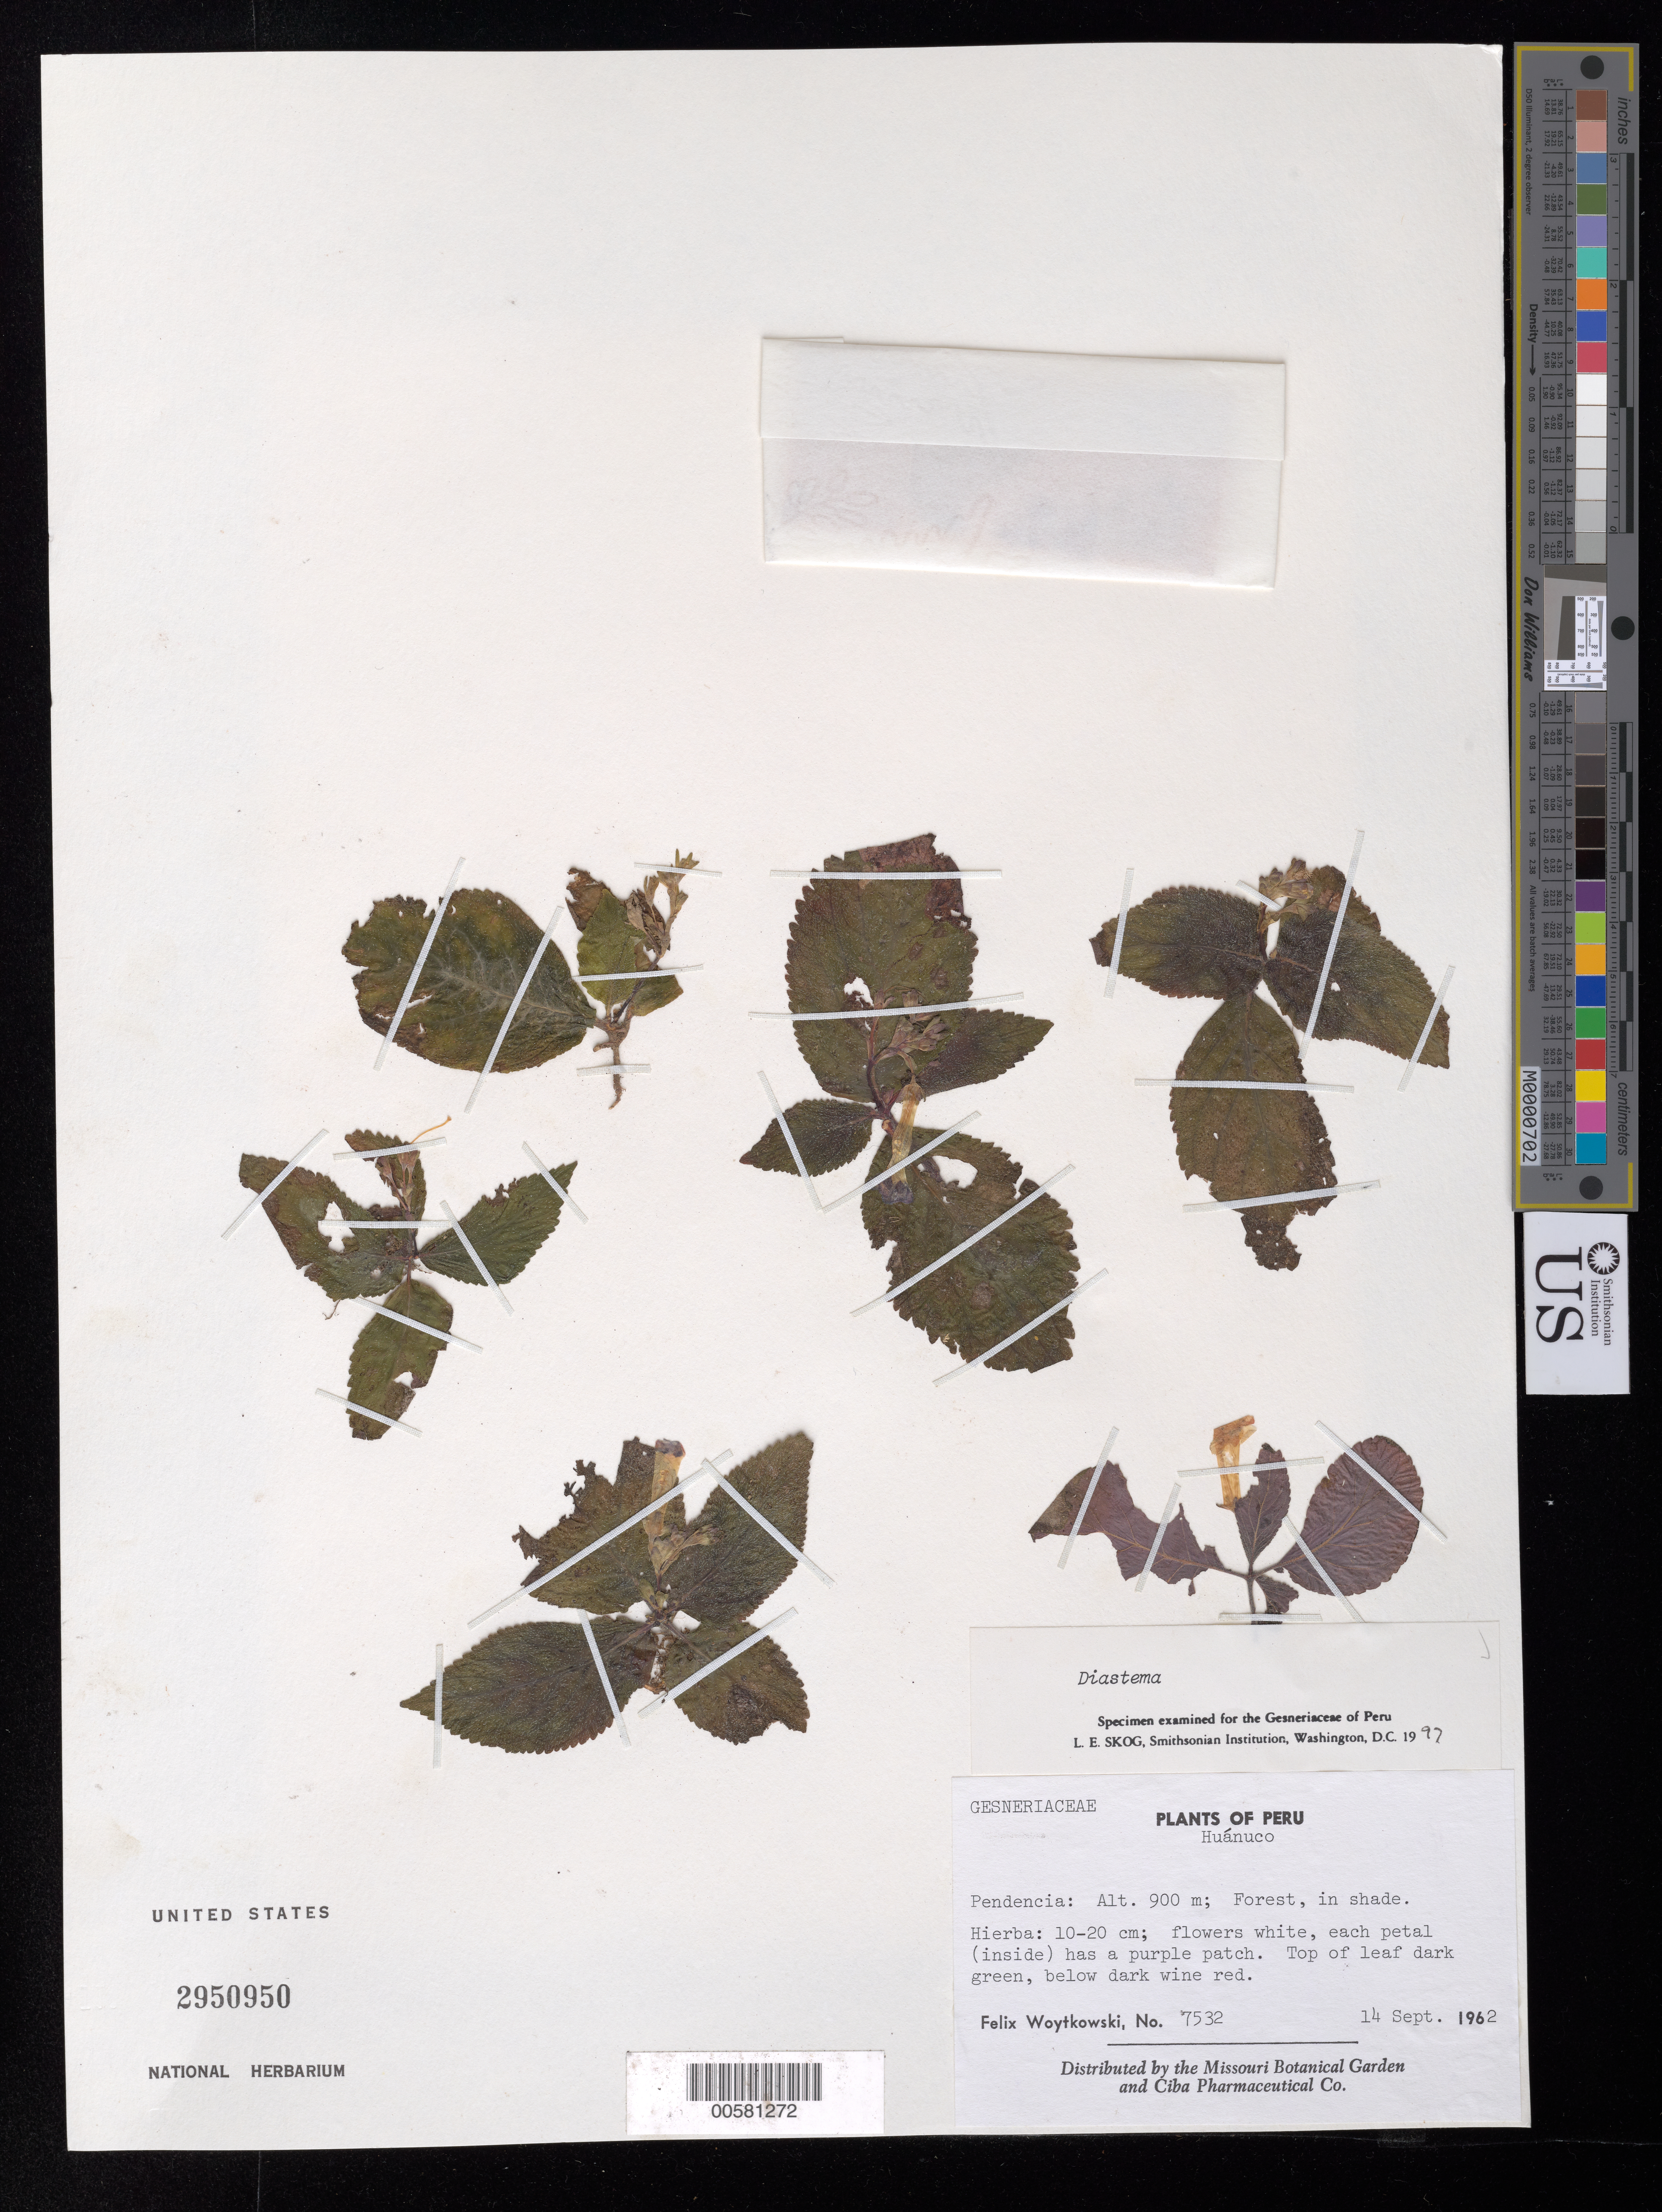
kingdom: Plantae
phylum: Tracheophyta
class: Magnoliopsida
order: Lamiales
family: Gesneriaceae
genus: Diastema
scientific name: Diastema sp.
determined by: Skog, Laurence E.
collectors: F. Woytkowski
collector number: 7532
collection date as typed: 14 Sep 1962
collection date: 1962-09-14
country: Peru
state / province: Huánuco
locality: Pendencia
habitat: Forest, in shade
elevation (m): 900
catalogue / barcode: US 2950950